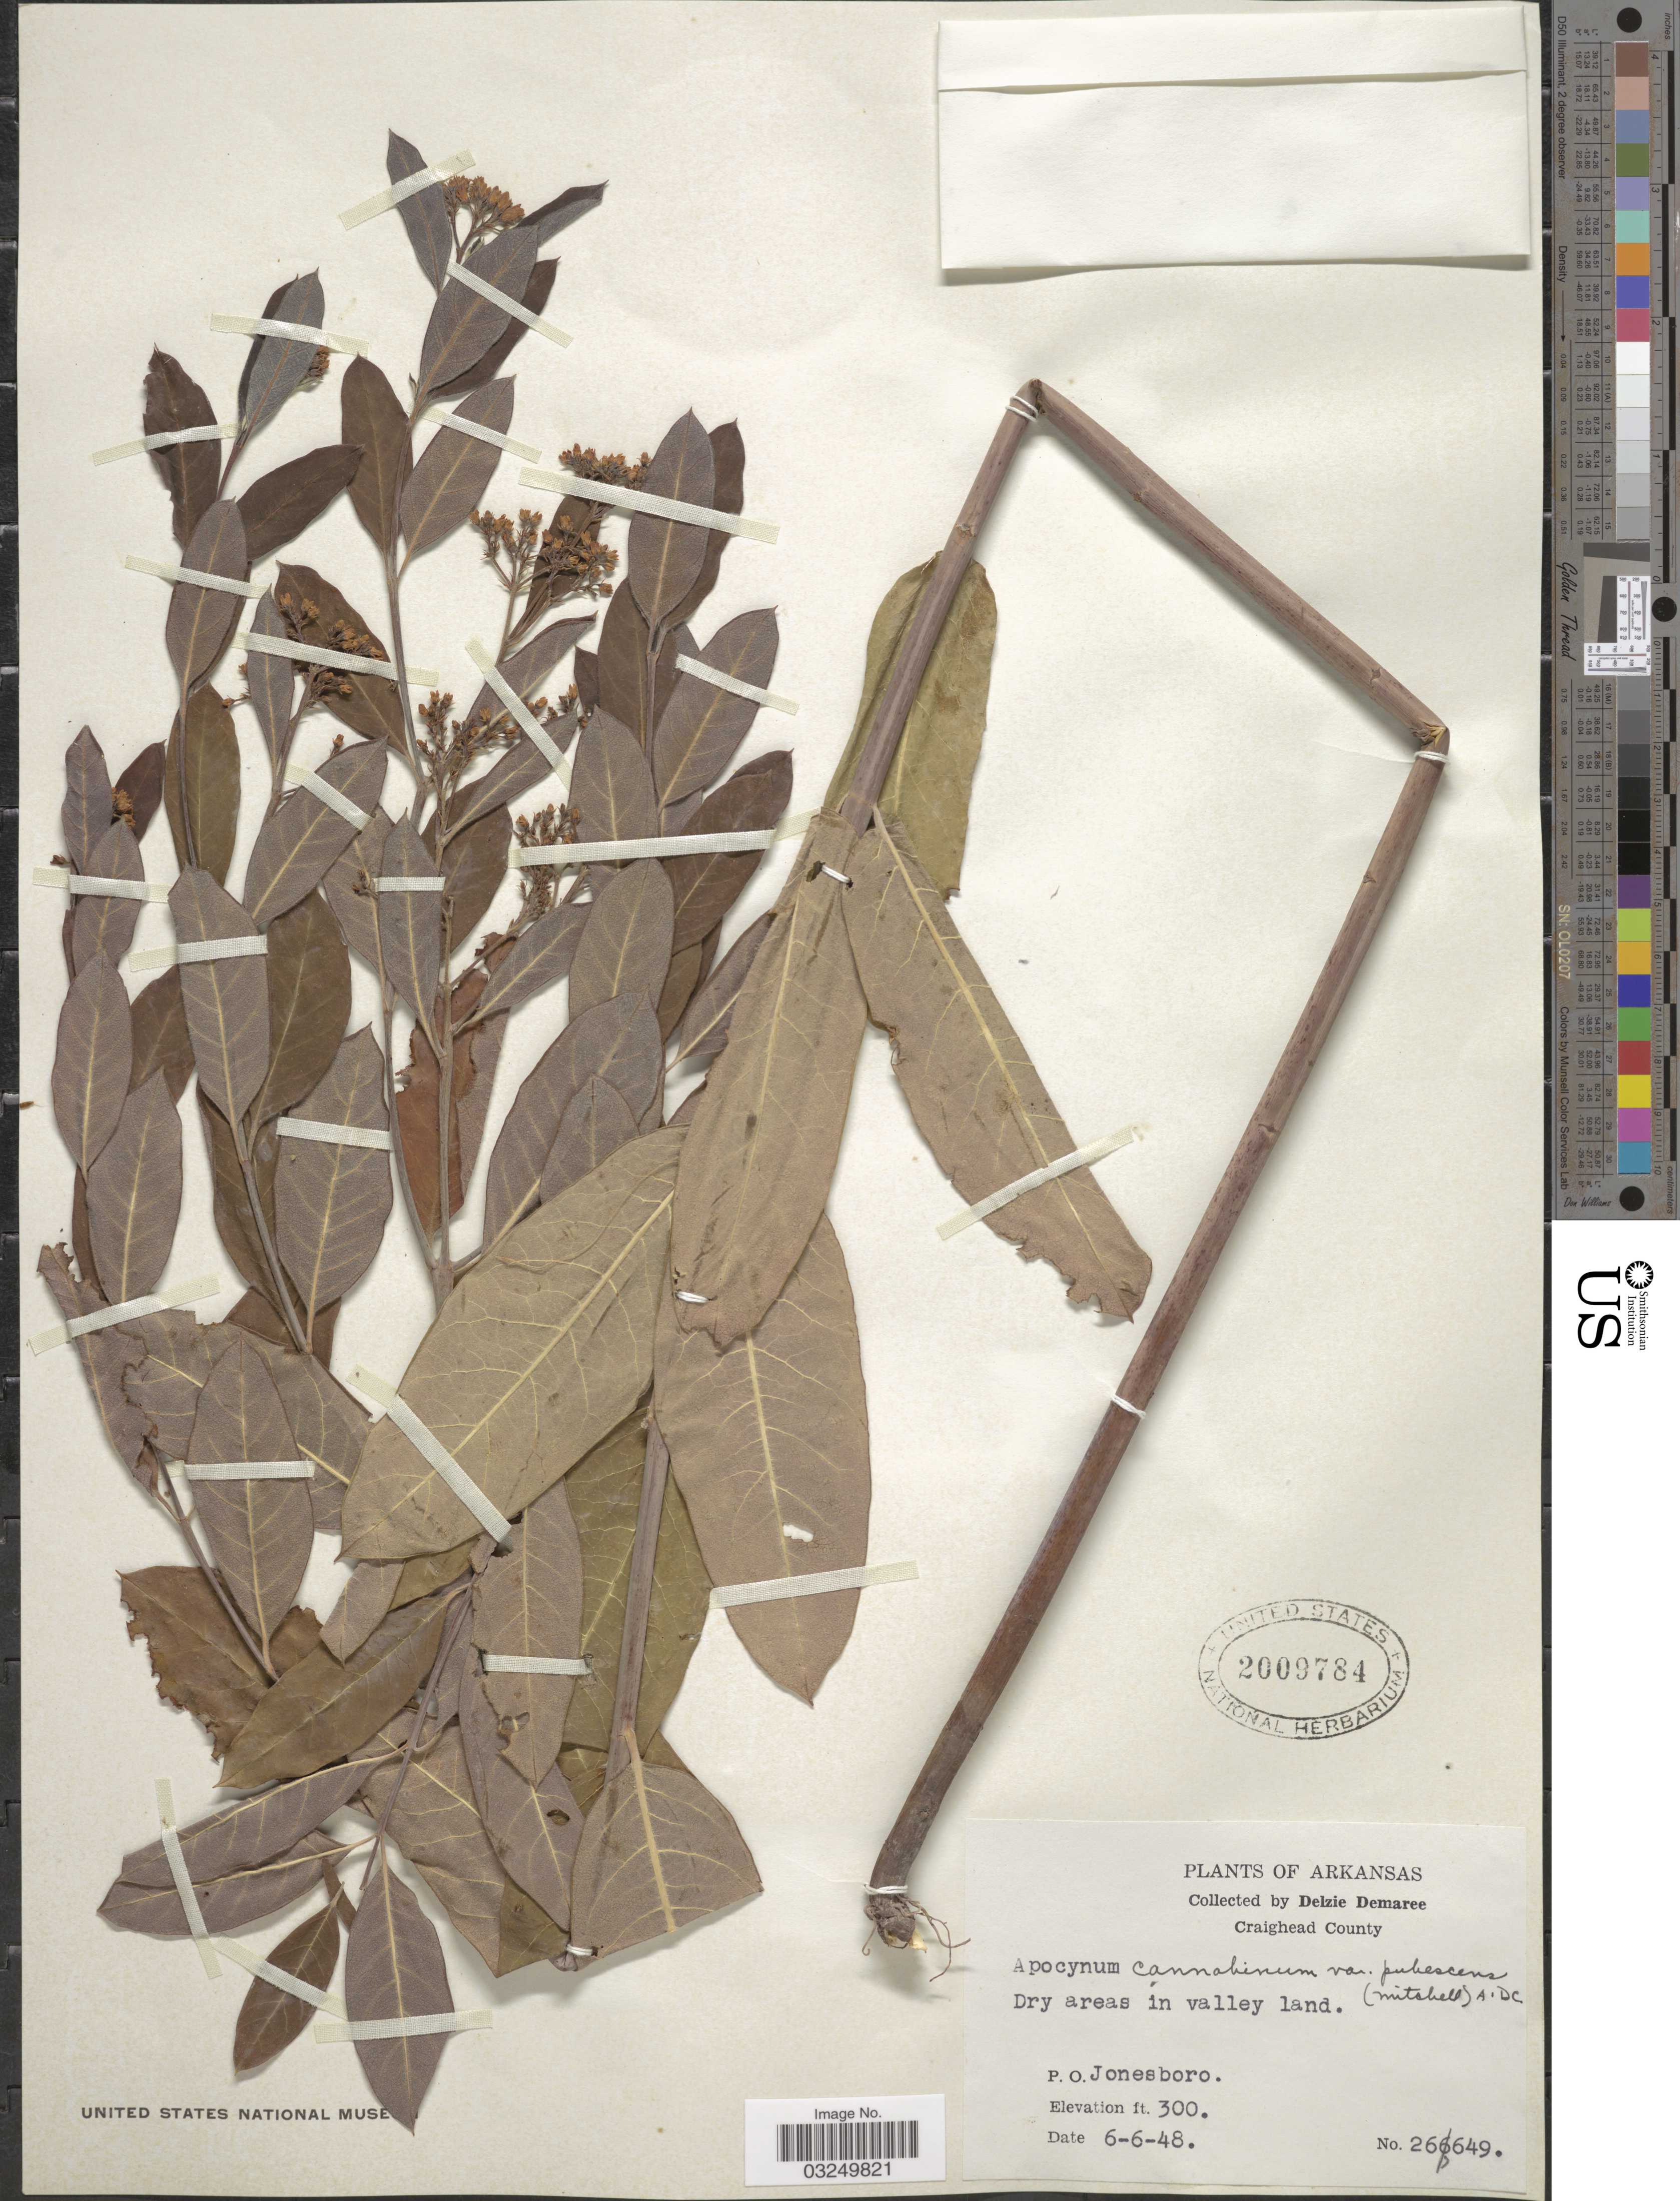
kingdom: Plantae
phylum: Tracheophyta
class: Magnoliopsida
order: Gentianales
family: Apocynaceae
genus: Apocynum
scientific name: Apocynum cannabinum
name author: L.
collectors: D. Demaree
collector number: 267649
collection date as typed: Transcribed d/m/y: 6/6/48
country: United States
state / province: Arkansas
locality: Craighead County. P.O. Jonesboro.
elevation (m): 91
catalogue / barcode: US 2009784